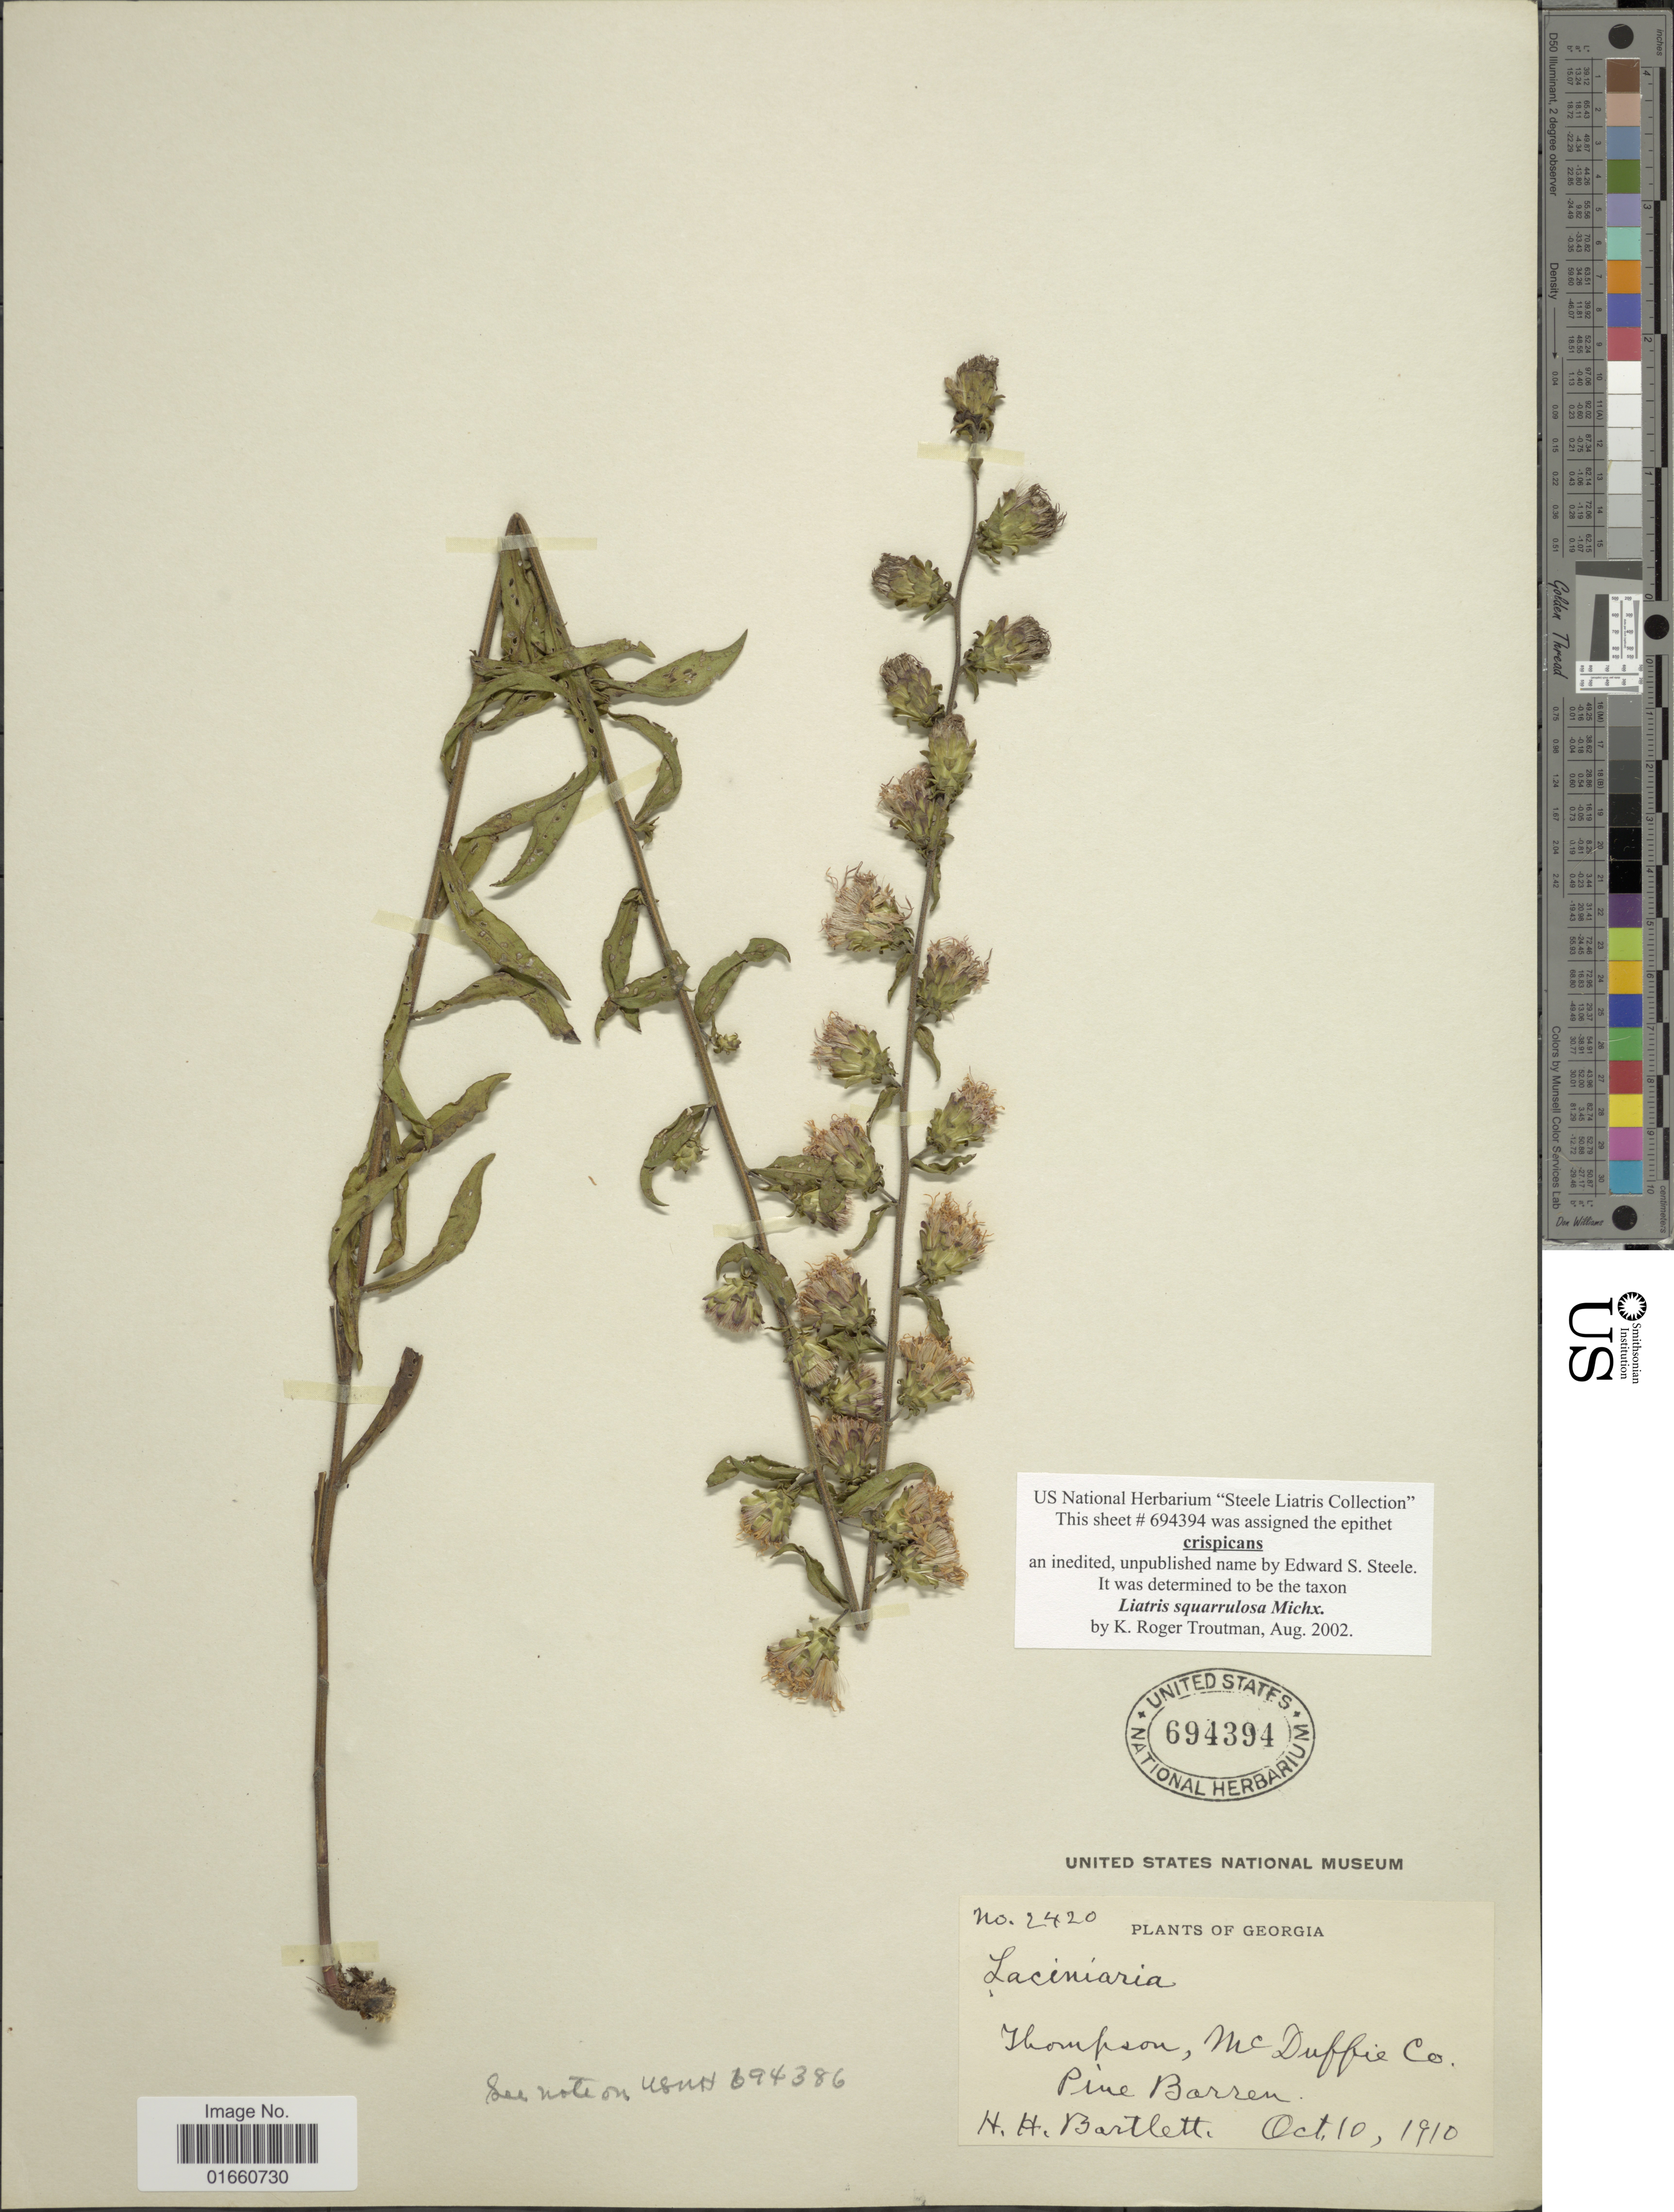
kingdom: Plantae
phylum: Tracheophyta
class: Magnoliopsida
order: Asterales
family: Asteraceae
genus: Liatris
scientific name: Liatris squarrulosa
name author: Michx.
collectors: H. H. Bartlett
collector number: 2420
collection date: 1910-10-10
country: United States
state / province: Georgia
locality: Thompson, McDuffie Co. , Pine Barren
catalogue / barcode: US 694394